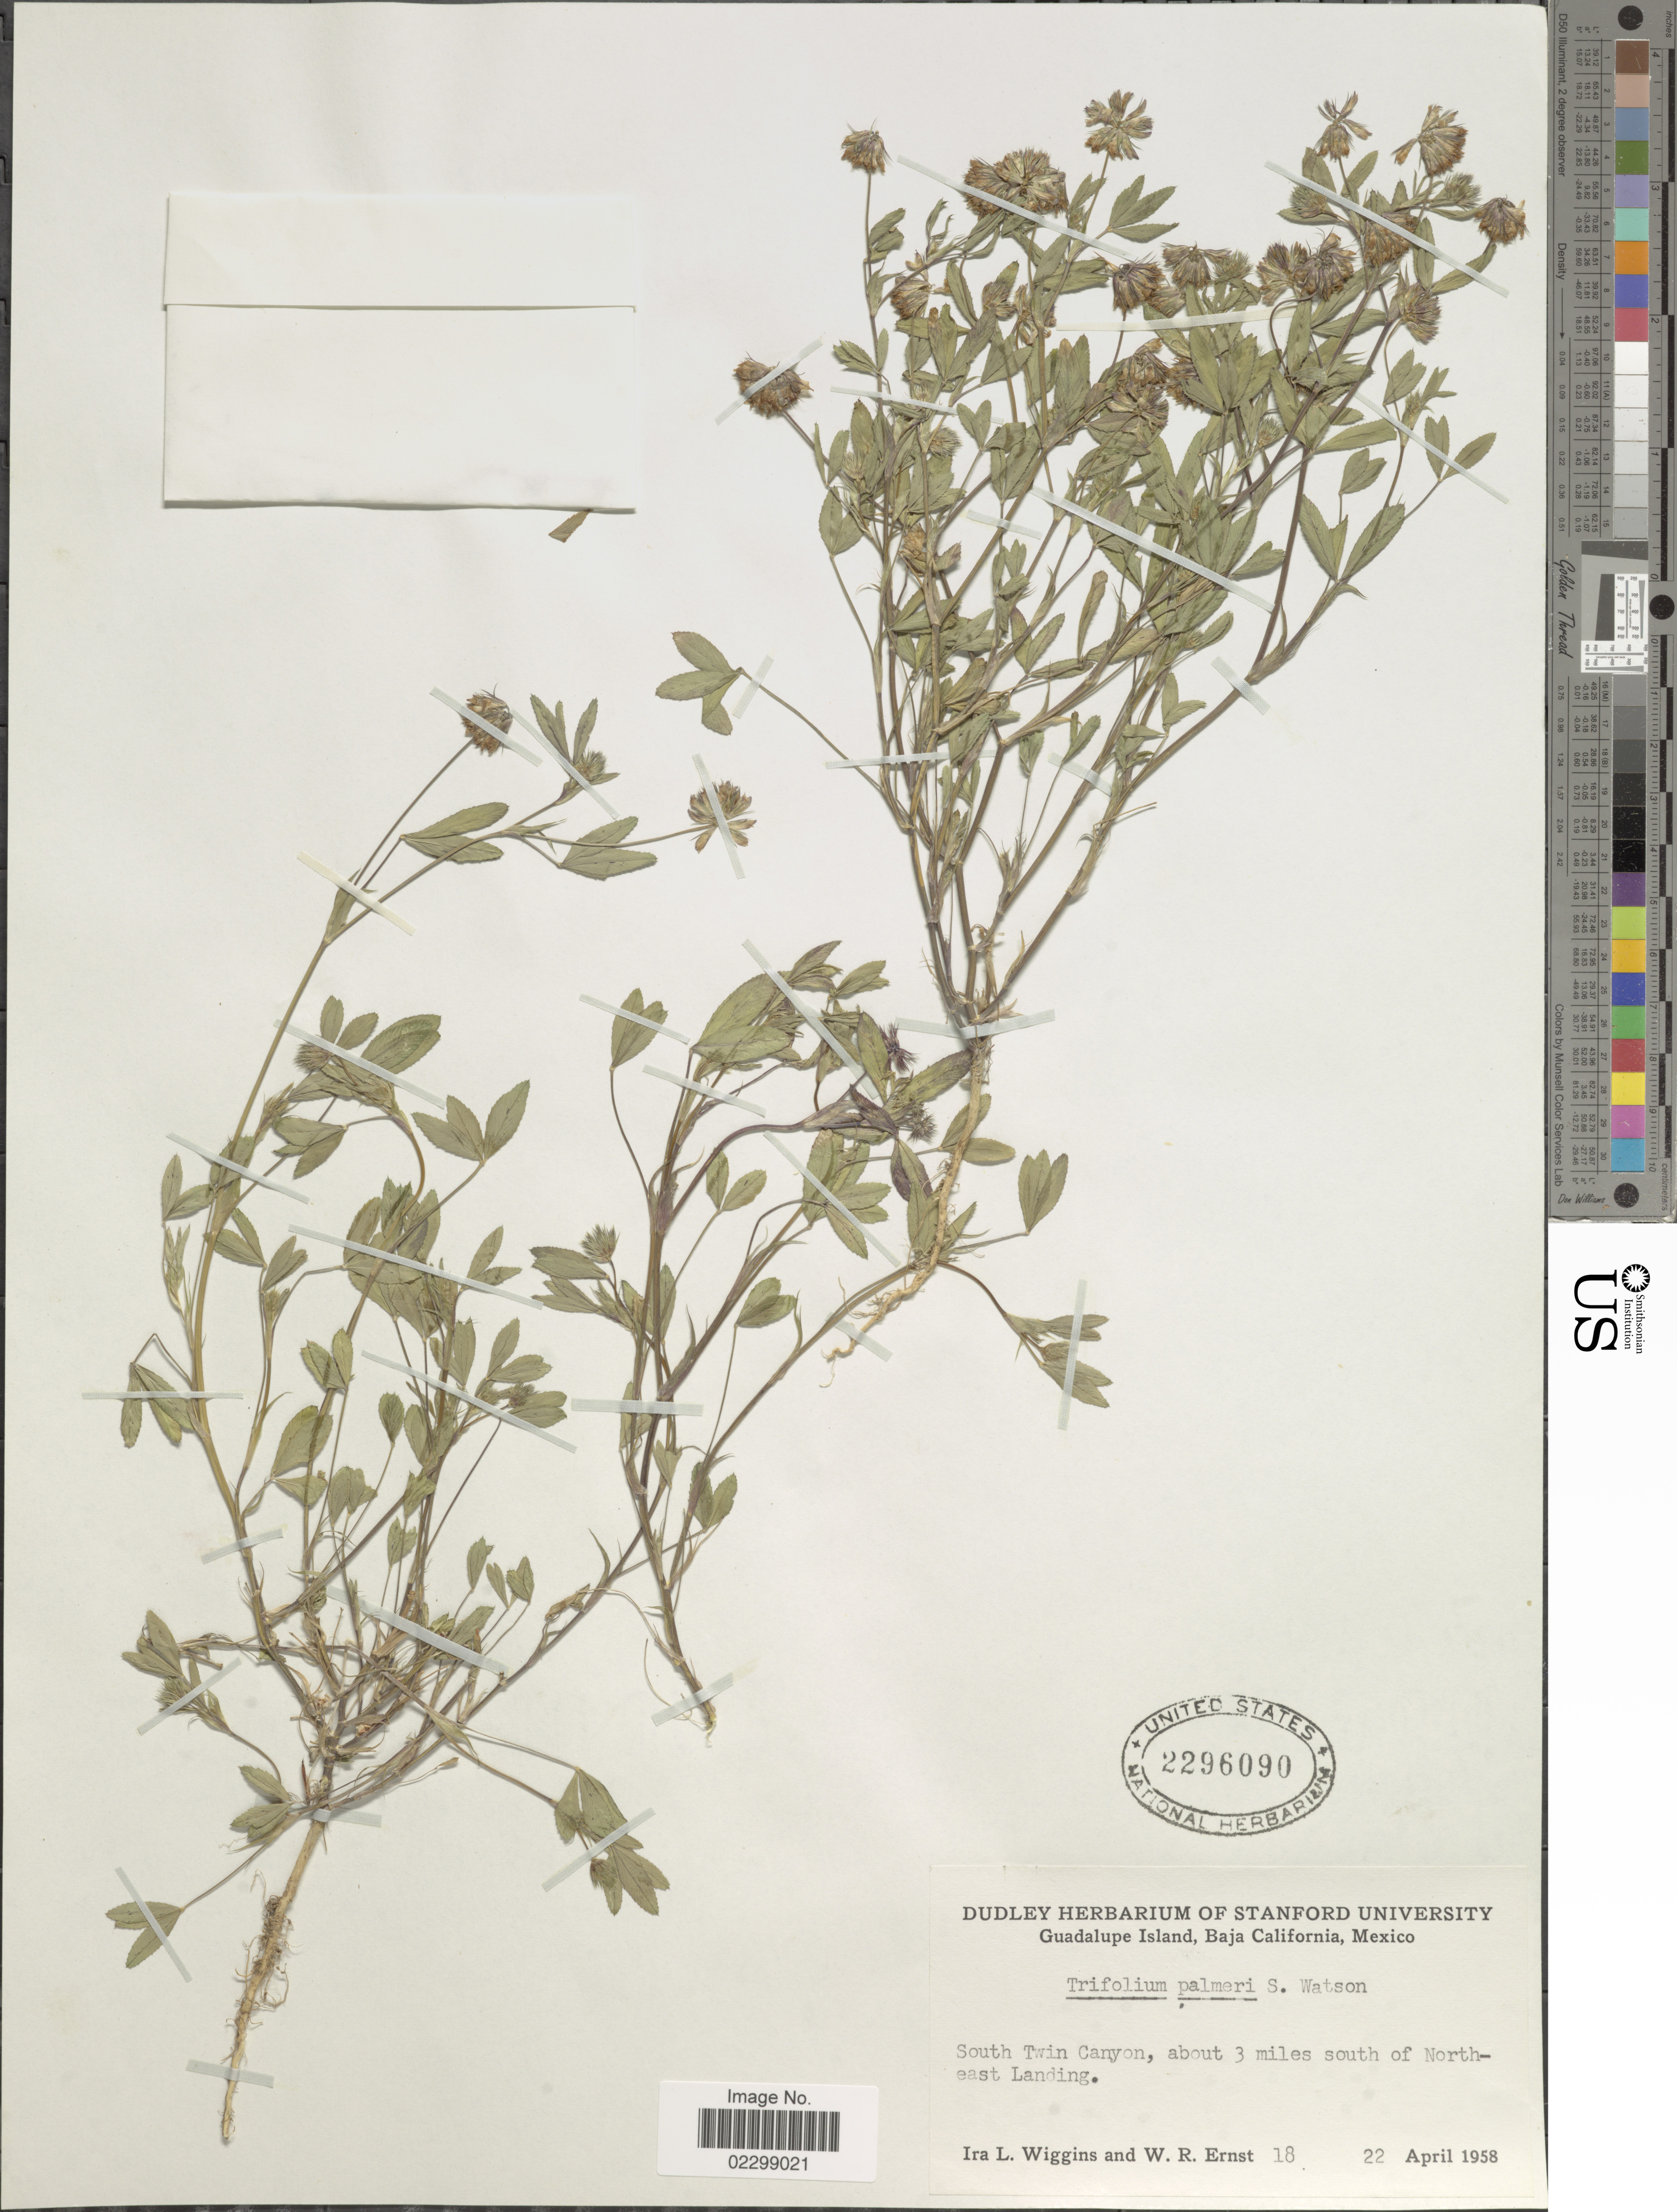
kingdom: Plantae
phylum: Tracheophyta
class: Magnoliopsida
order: Fabales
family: Fabaceae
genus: Trifolium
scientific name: Trifolium palmeri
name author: S. Watson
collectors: I. L. Wiggins & W. R. Ernst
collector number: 18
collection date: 1958-04-22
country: Mexico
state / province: Baja California Norte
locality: Guadalupe Island, South Twin Canyon, about 3 miles south of North-east Landing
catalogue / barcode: US 2296090